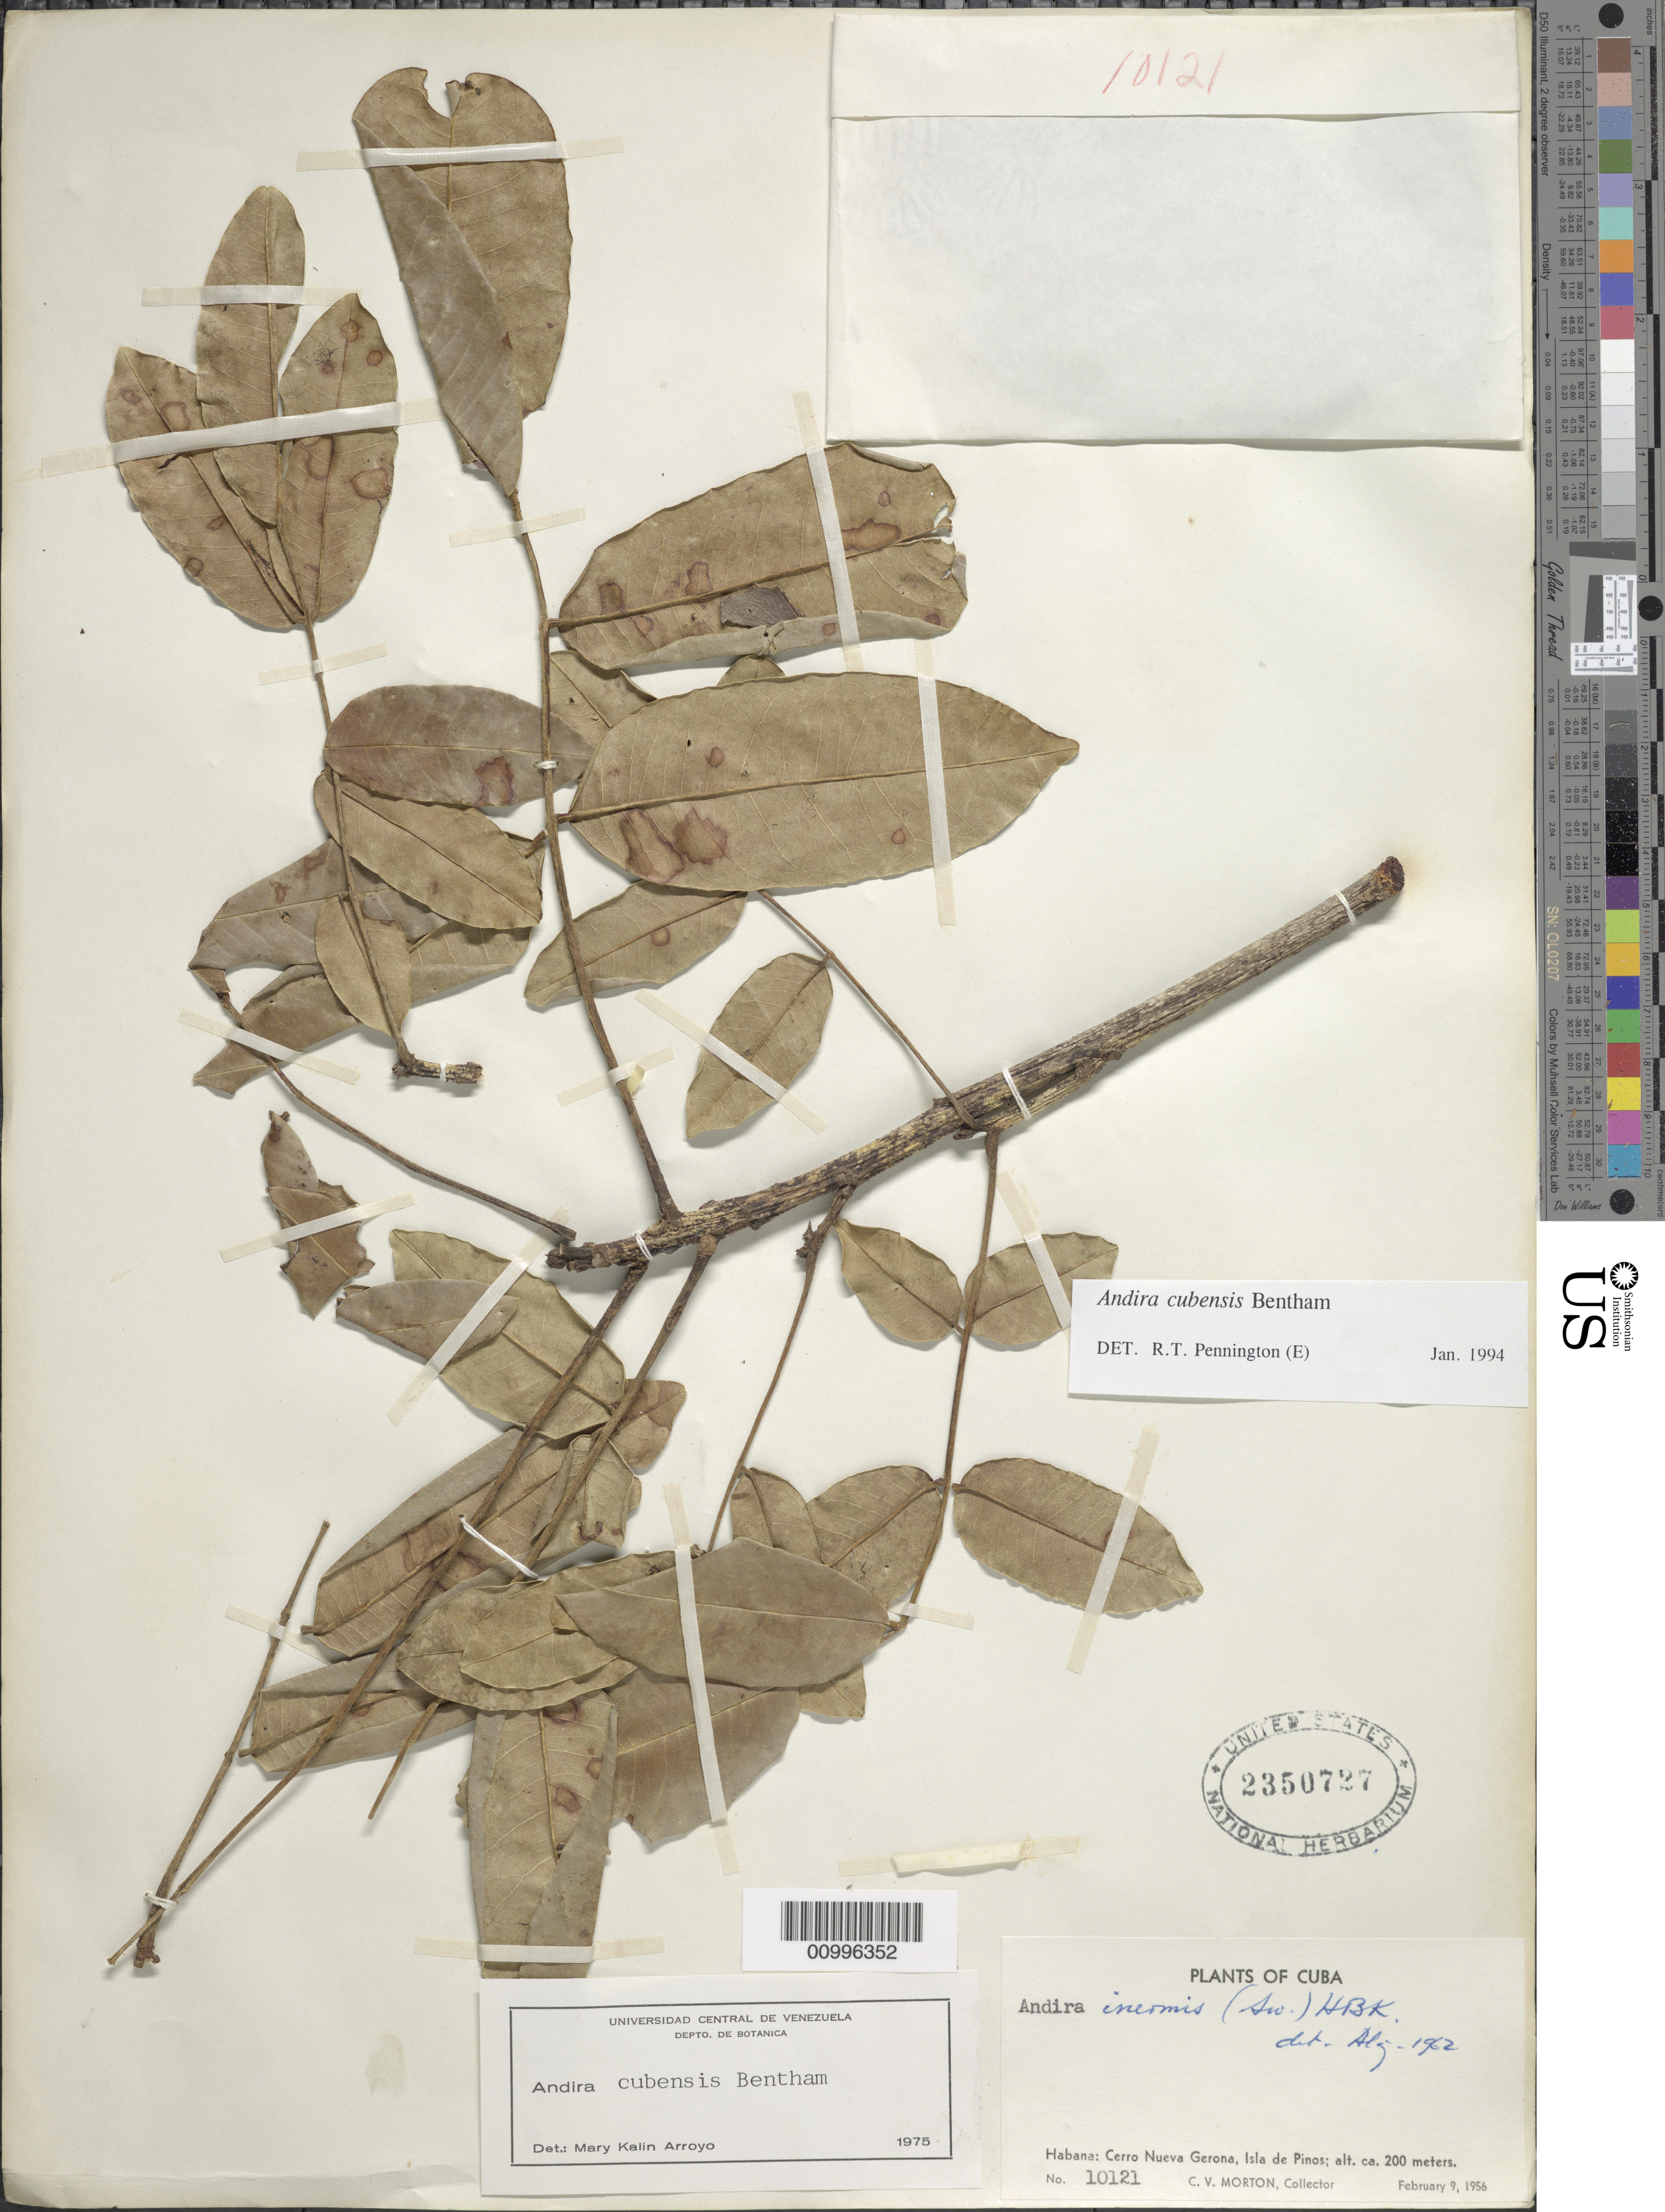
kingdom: Plantae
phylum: Tracheophyta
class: Magnoliopsida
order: Fabales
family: Fabaceae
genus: Andira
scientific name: Andira cubensis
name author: Benth.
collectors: C. V. Morton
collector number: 10121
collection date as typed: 09 Feb 1956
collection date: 1956-02-09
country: Cuba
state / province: La Habana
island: Cuba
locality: Habana; Cerro Nueva Gerona, Isla de Pinos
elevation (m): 200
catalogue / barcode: US 2350727